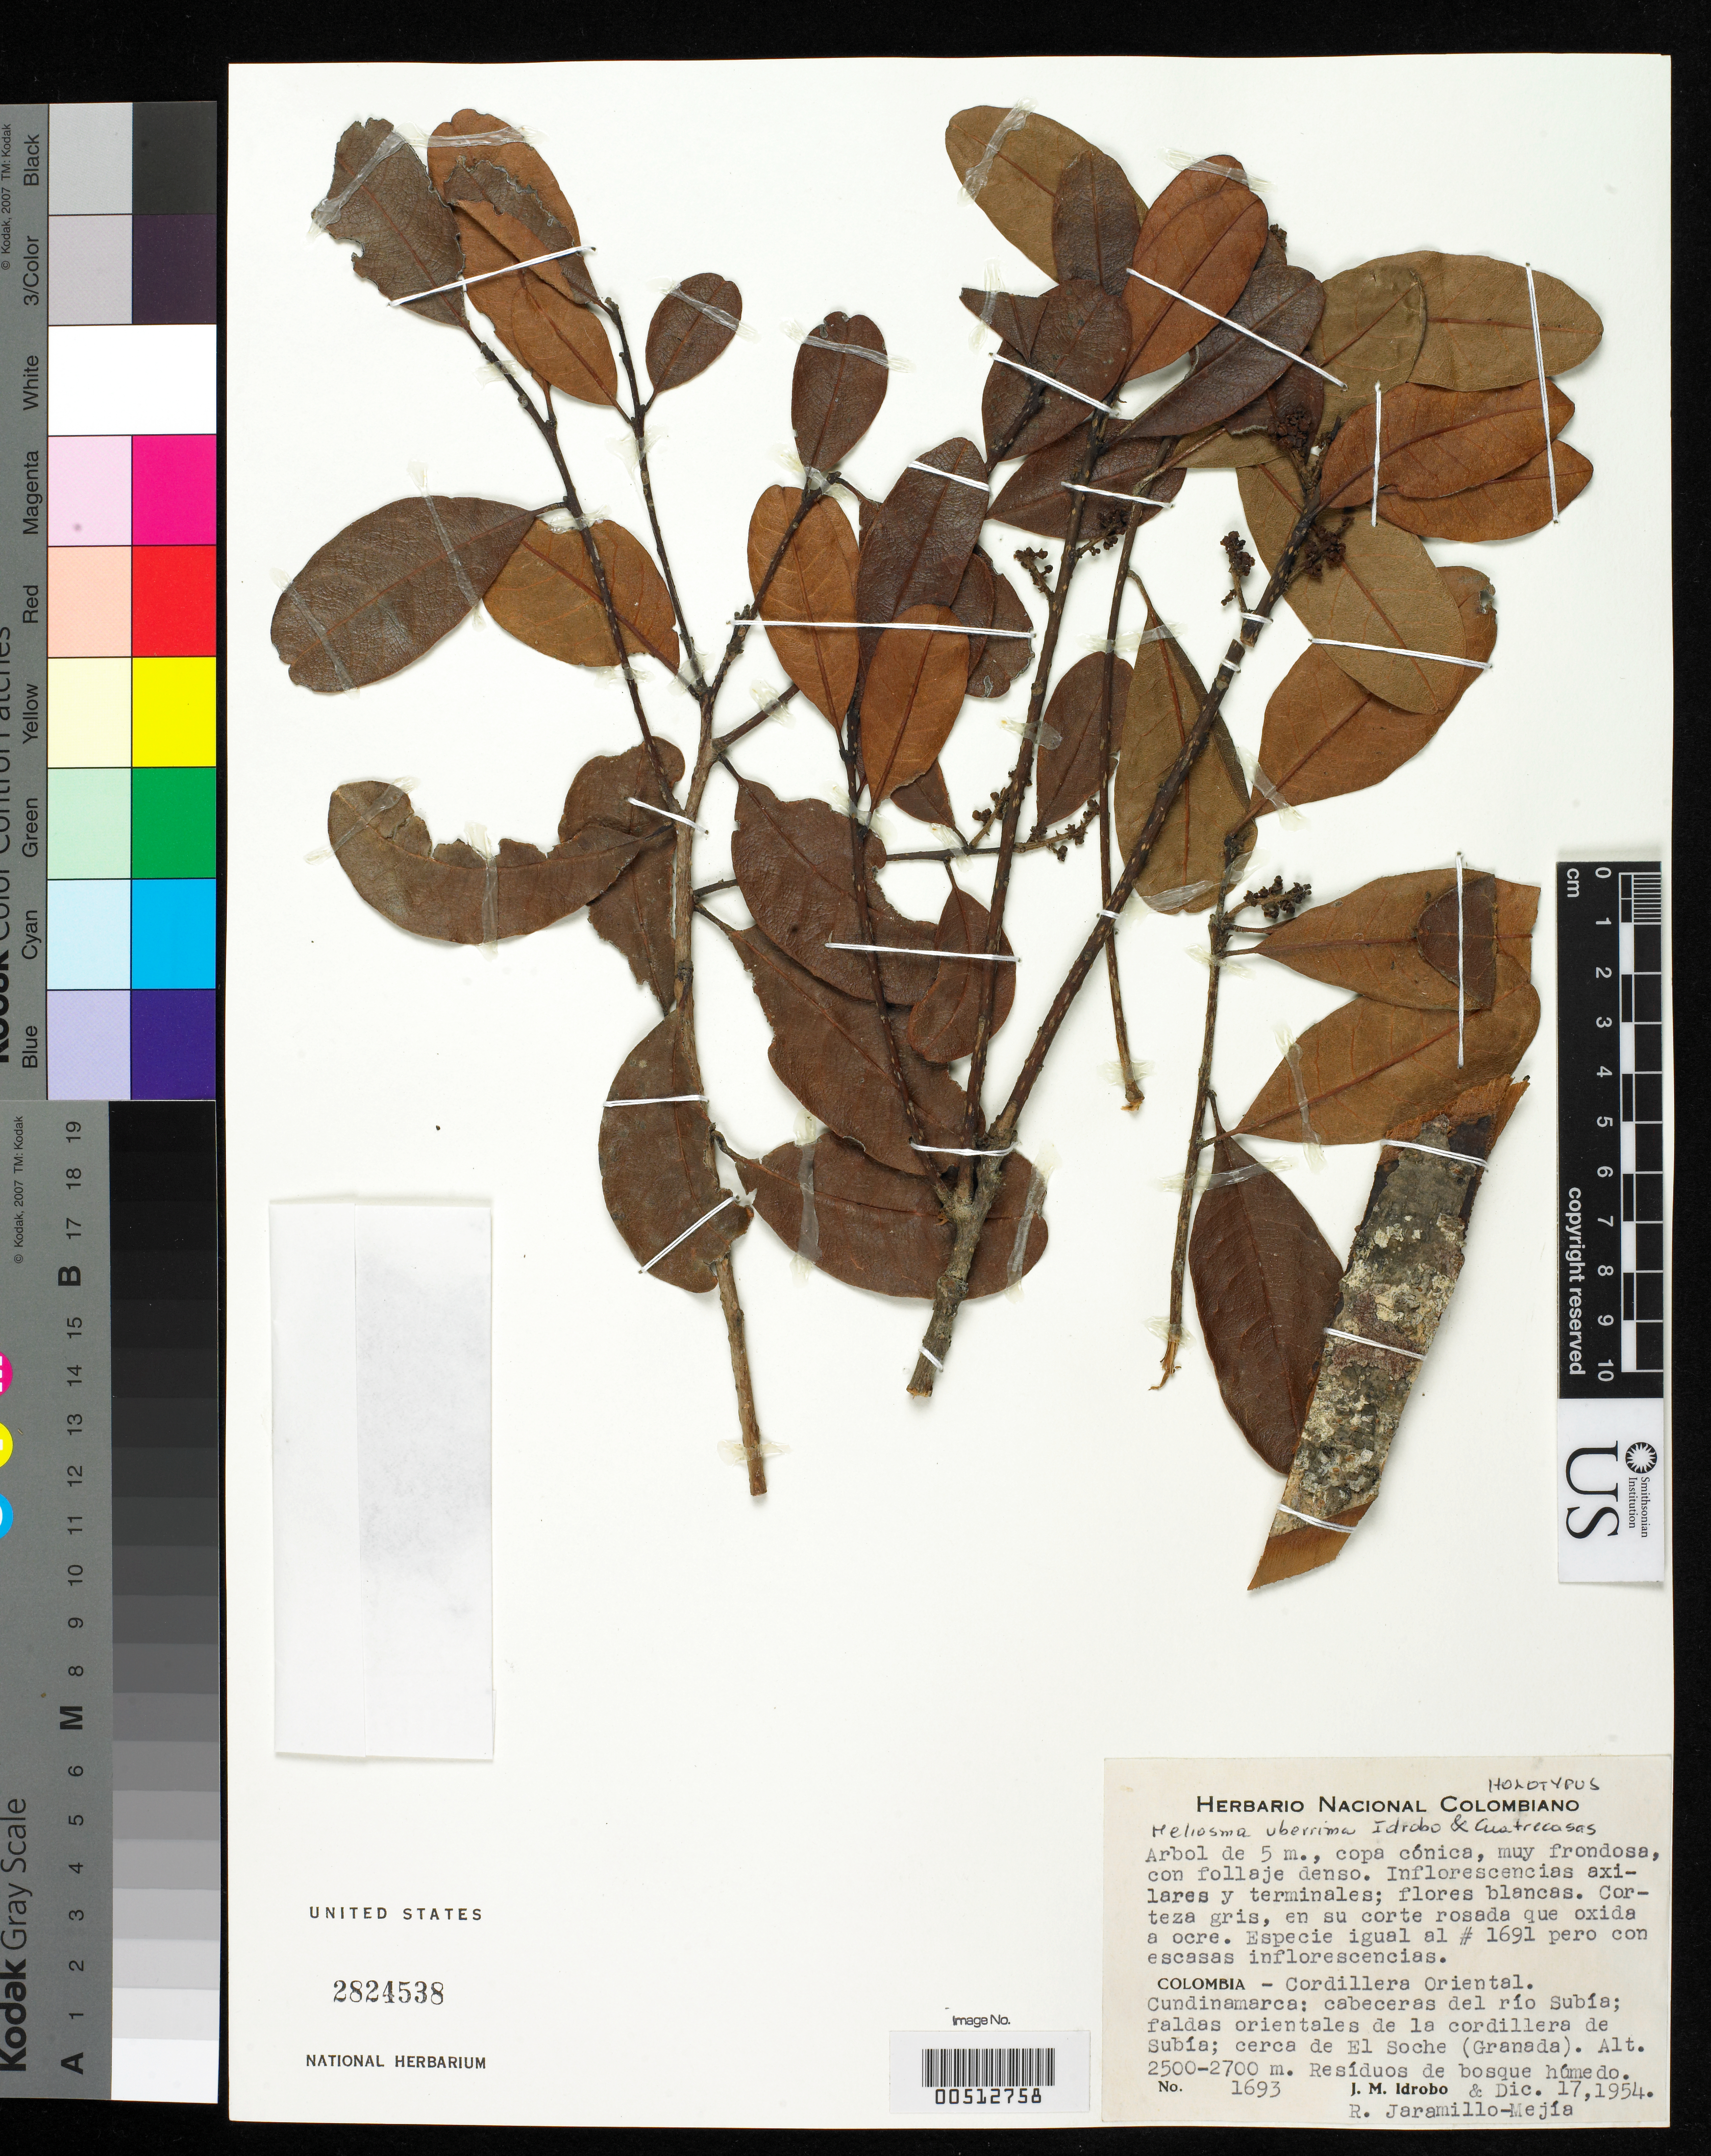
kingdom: Plantae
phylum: Tracheophyta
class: Magnoliopsida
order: Proteales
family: Sabiaceae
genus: Meliosma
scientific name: Meliosma uberrima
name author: Idrobo & Cuatrec.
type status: Isotype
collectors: J. M. Idrobo & R. Jaramillo M.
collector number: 1693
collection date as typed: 17 Dec 1954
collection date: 1954-12-17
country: Colombia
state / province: Cundinamarca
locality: Cordillera Oriental, Cabecera del Rio Subia Faldas Orientales de La Cordillera Subia, Cerca de El Soche (Granada).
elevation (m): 2500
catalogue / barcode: US 2824538